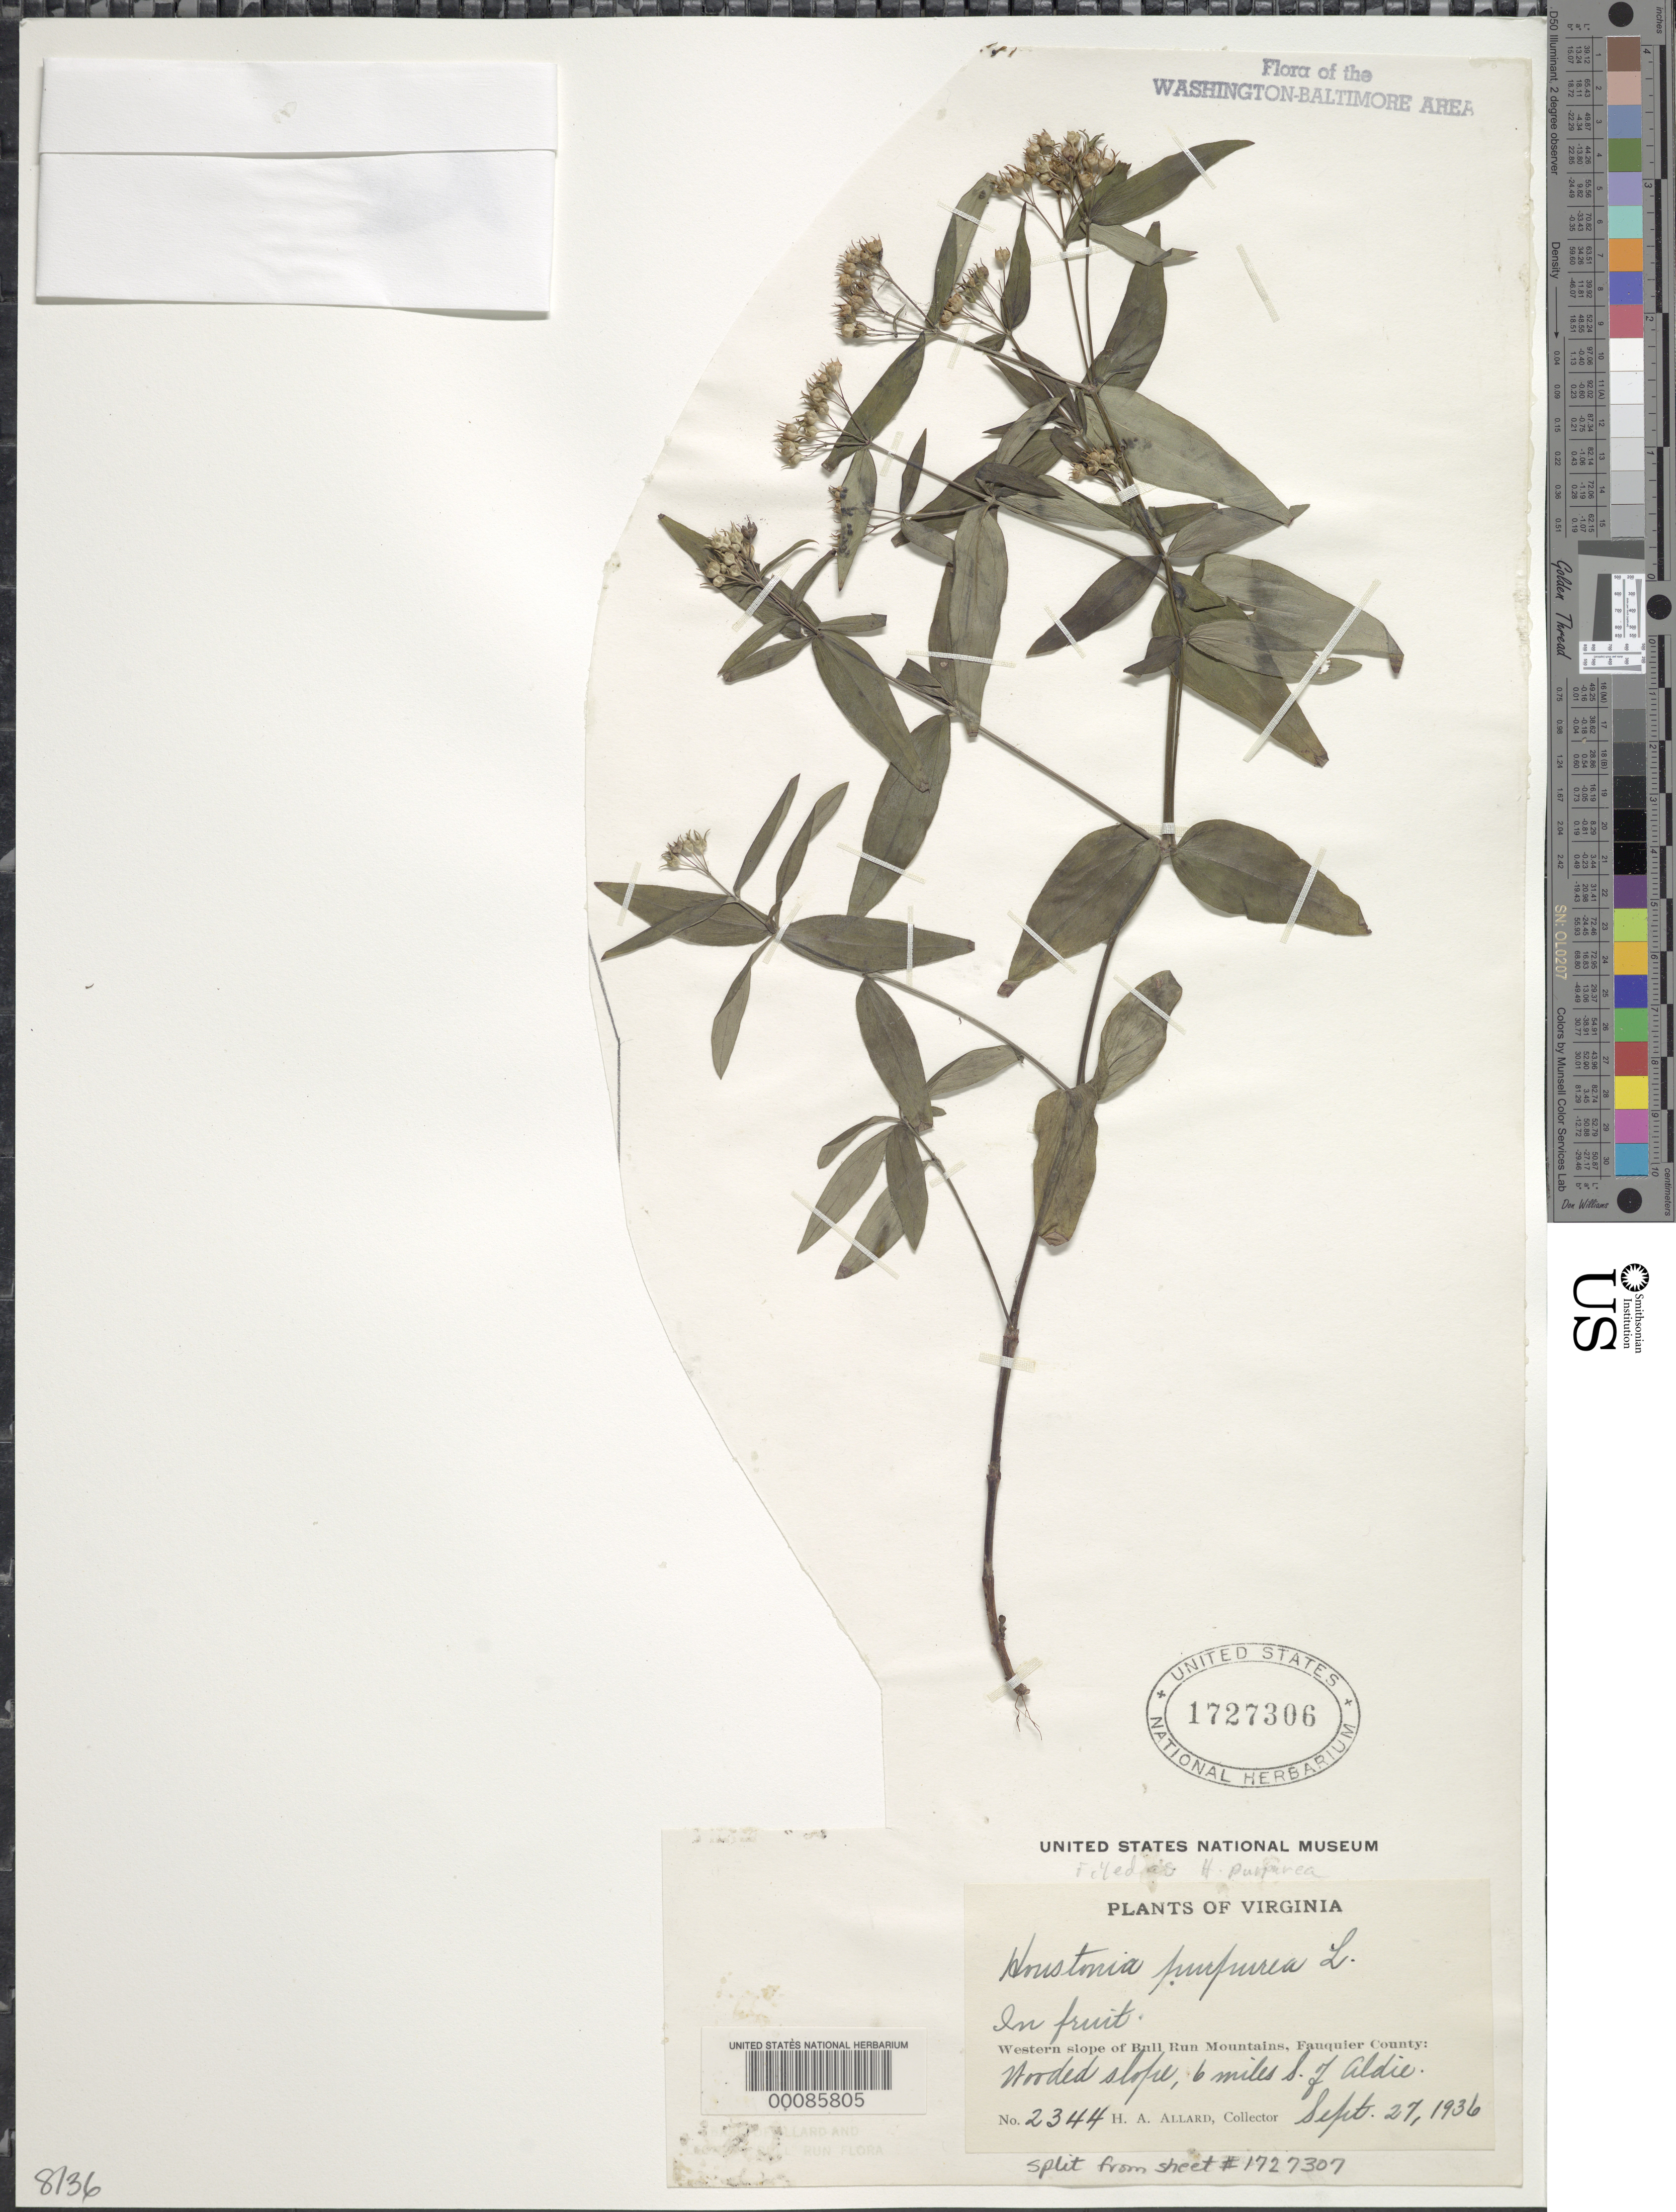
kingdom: Plantae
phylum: Tracheophyta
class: Magnoliopsida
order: Gentianales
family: Rubiaceae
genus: Houstonia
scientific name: Houstonia purpurea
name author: L.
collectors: H. A. Allard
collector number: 2344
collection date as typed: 27 Sep 1936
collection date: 1936-09-27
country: United States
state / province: Virginia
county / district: Loudoun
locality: Aldie, west slope of Bull Run Mts.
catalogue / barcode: US 1727306